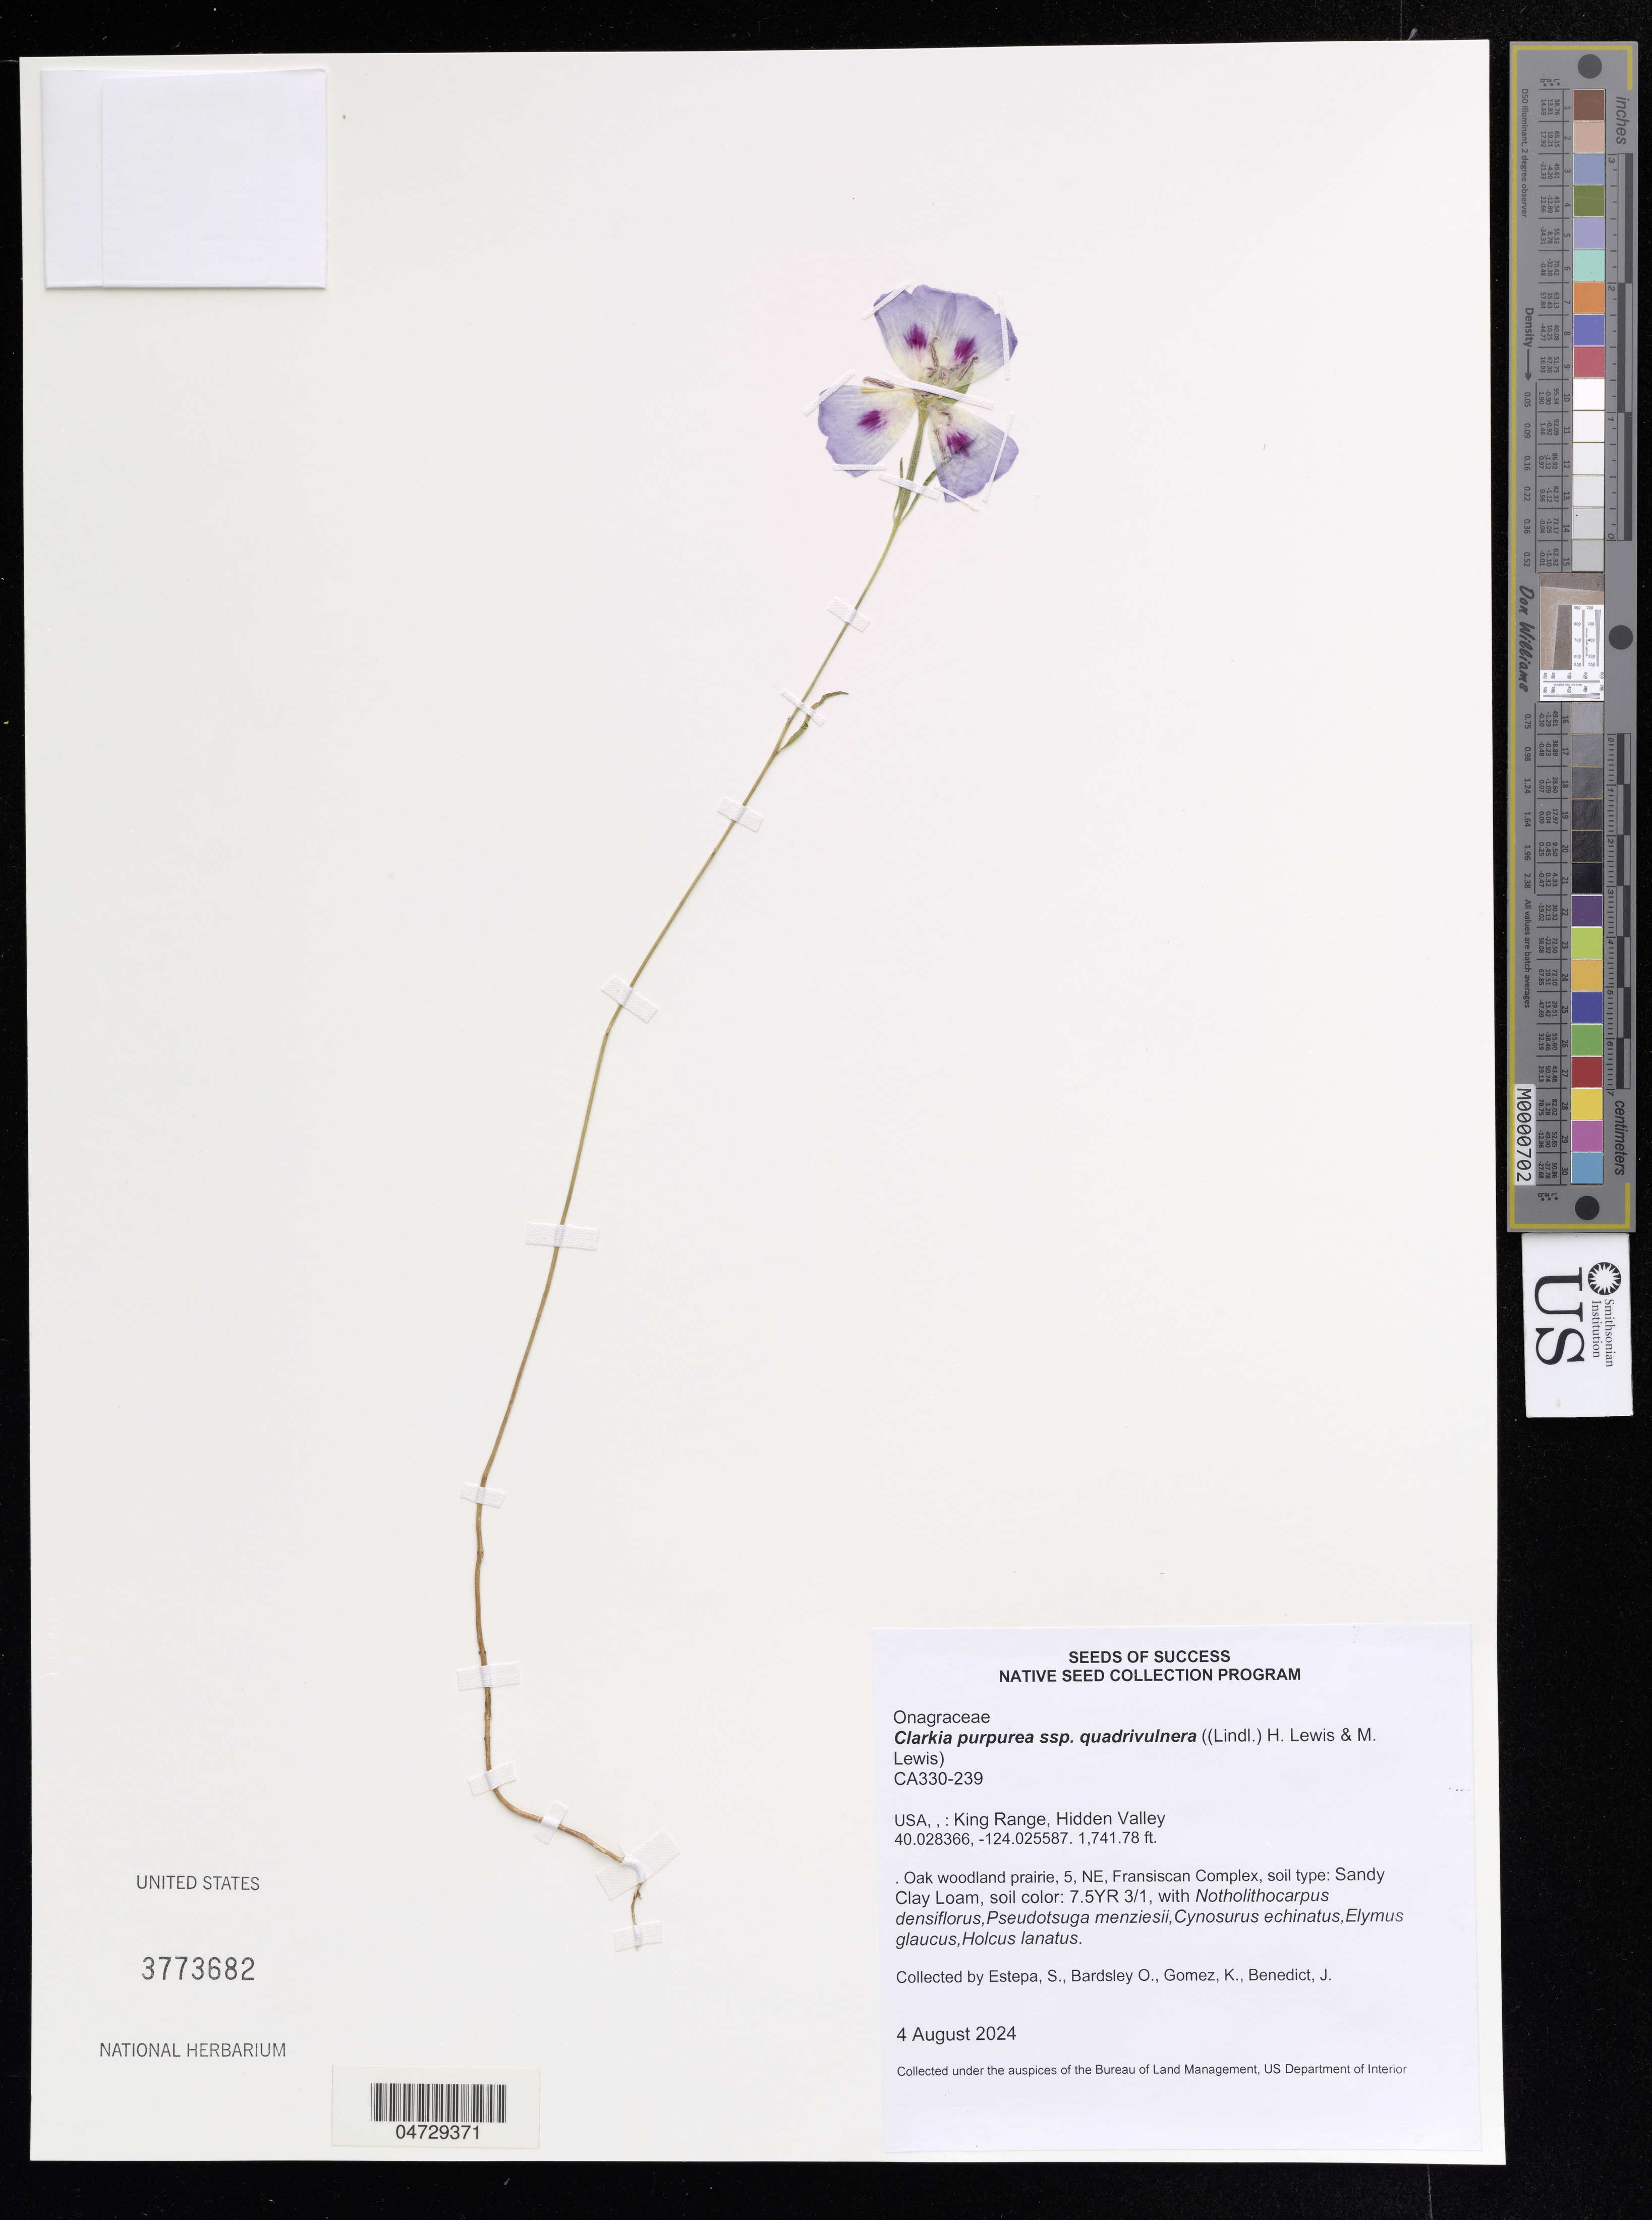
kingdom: Plantae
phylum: Tracheophyta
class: Magnoliopsida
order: Myrtales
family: Onagraceae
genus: Clarkia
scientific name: Clarkia purpurea subsp. quadrivulnera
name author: (Douglas) H.F. Lewis & M.R. Lewis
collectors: S. Estepa, O. Bardsley, K. Gomez & J. Benedict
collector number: CA330-239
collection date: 2024-08-04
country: United States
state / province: California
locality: King Range, Hidden Valley.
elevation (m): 530.89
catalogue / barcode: US 3773682